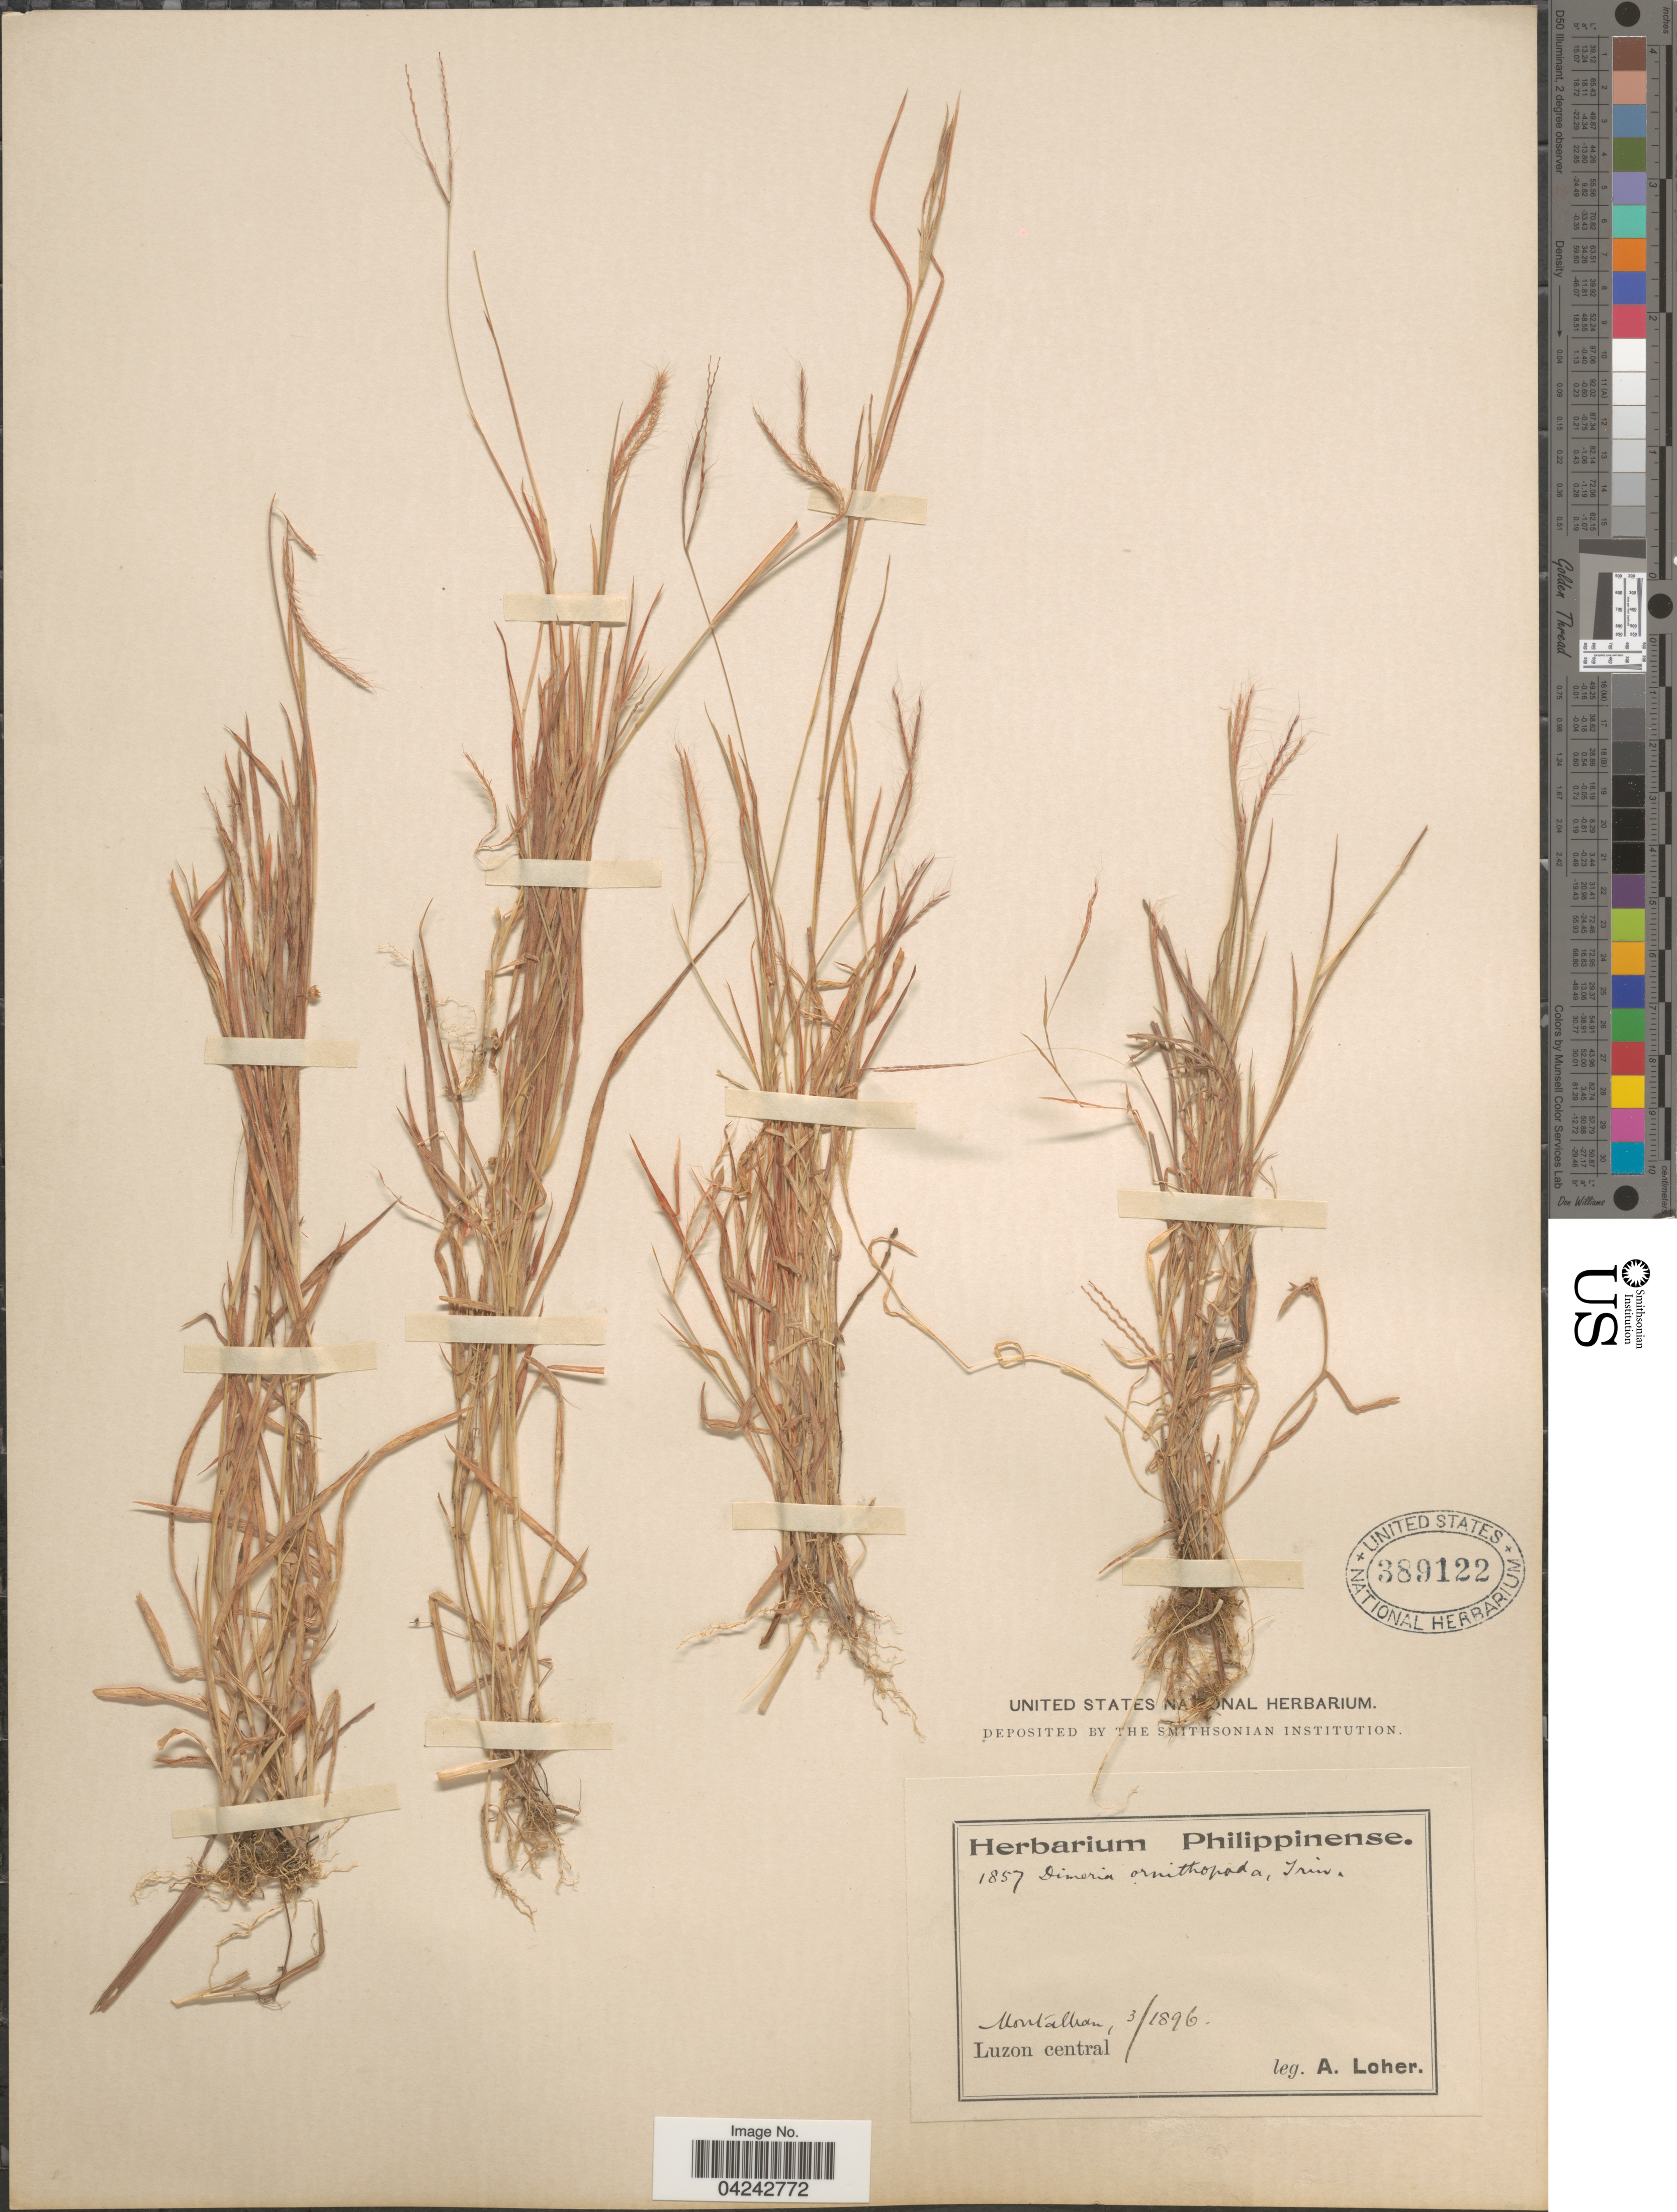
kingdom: Plantae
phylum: Tracheophyta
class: Liliopsida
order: Poales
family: Poaceae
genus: Dimeria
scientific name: Dimeria ornithopoda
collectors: A. Loher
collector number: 1857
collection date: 1896-03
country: Philippines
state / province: Central Luzon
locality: Montalban. Luzon central.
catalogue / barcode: US 389122